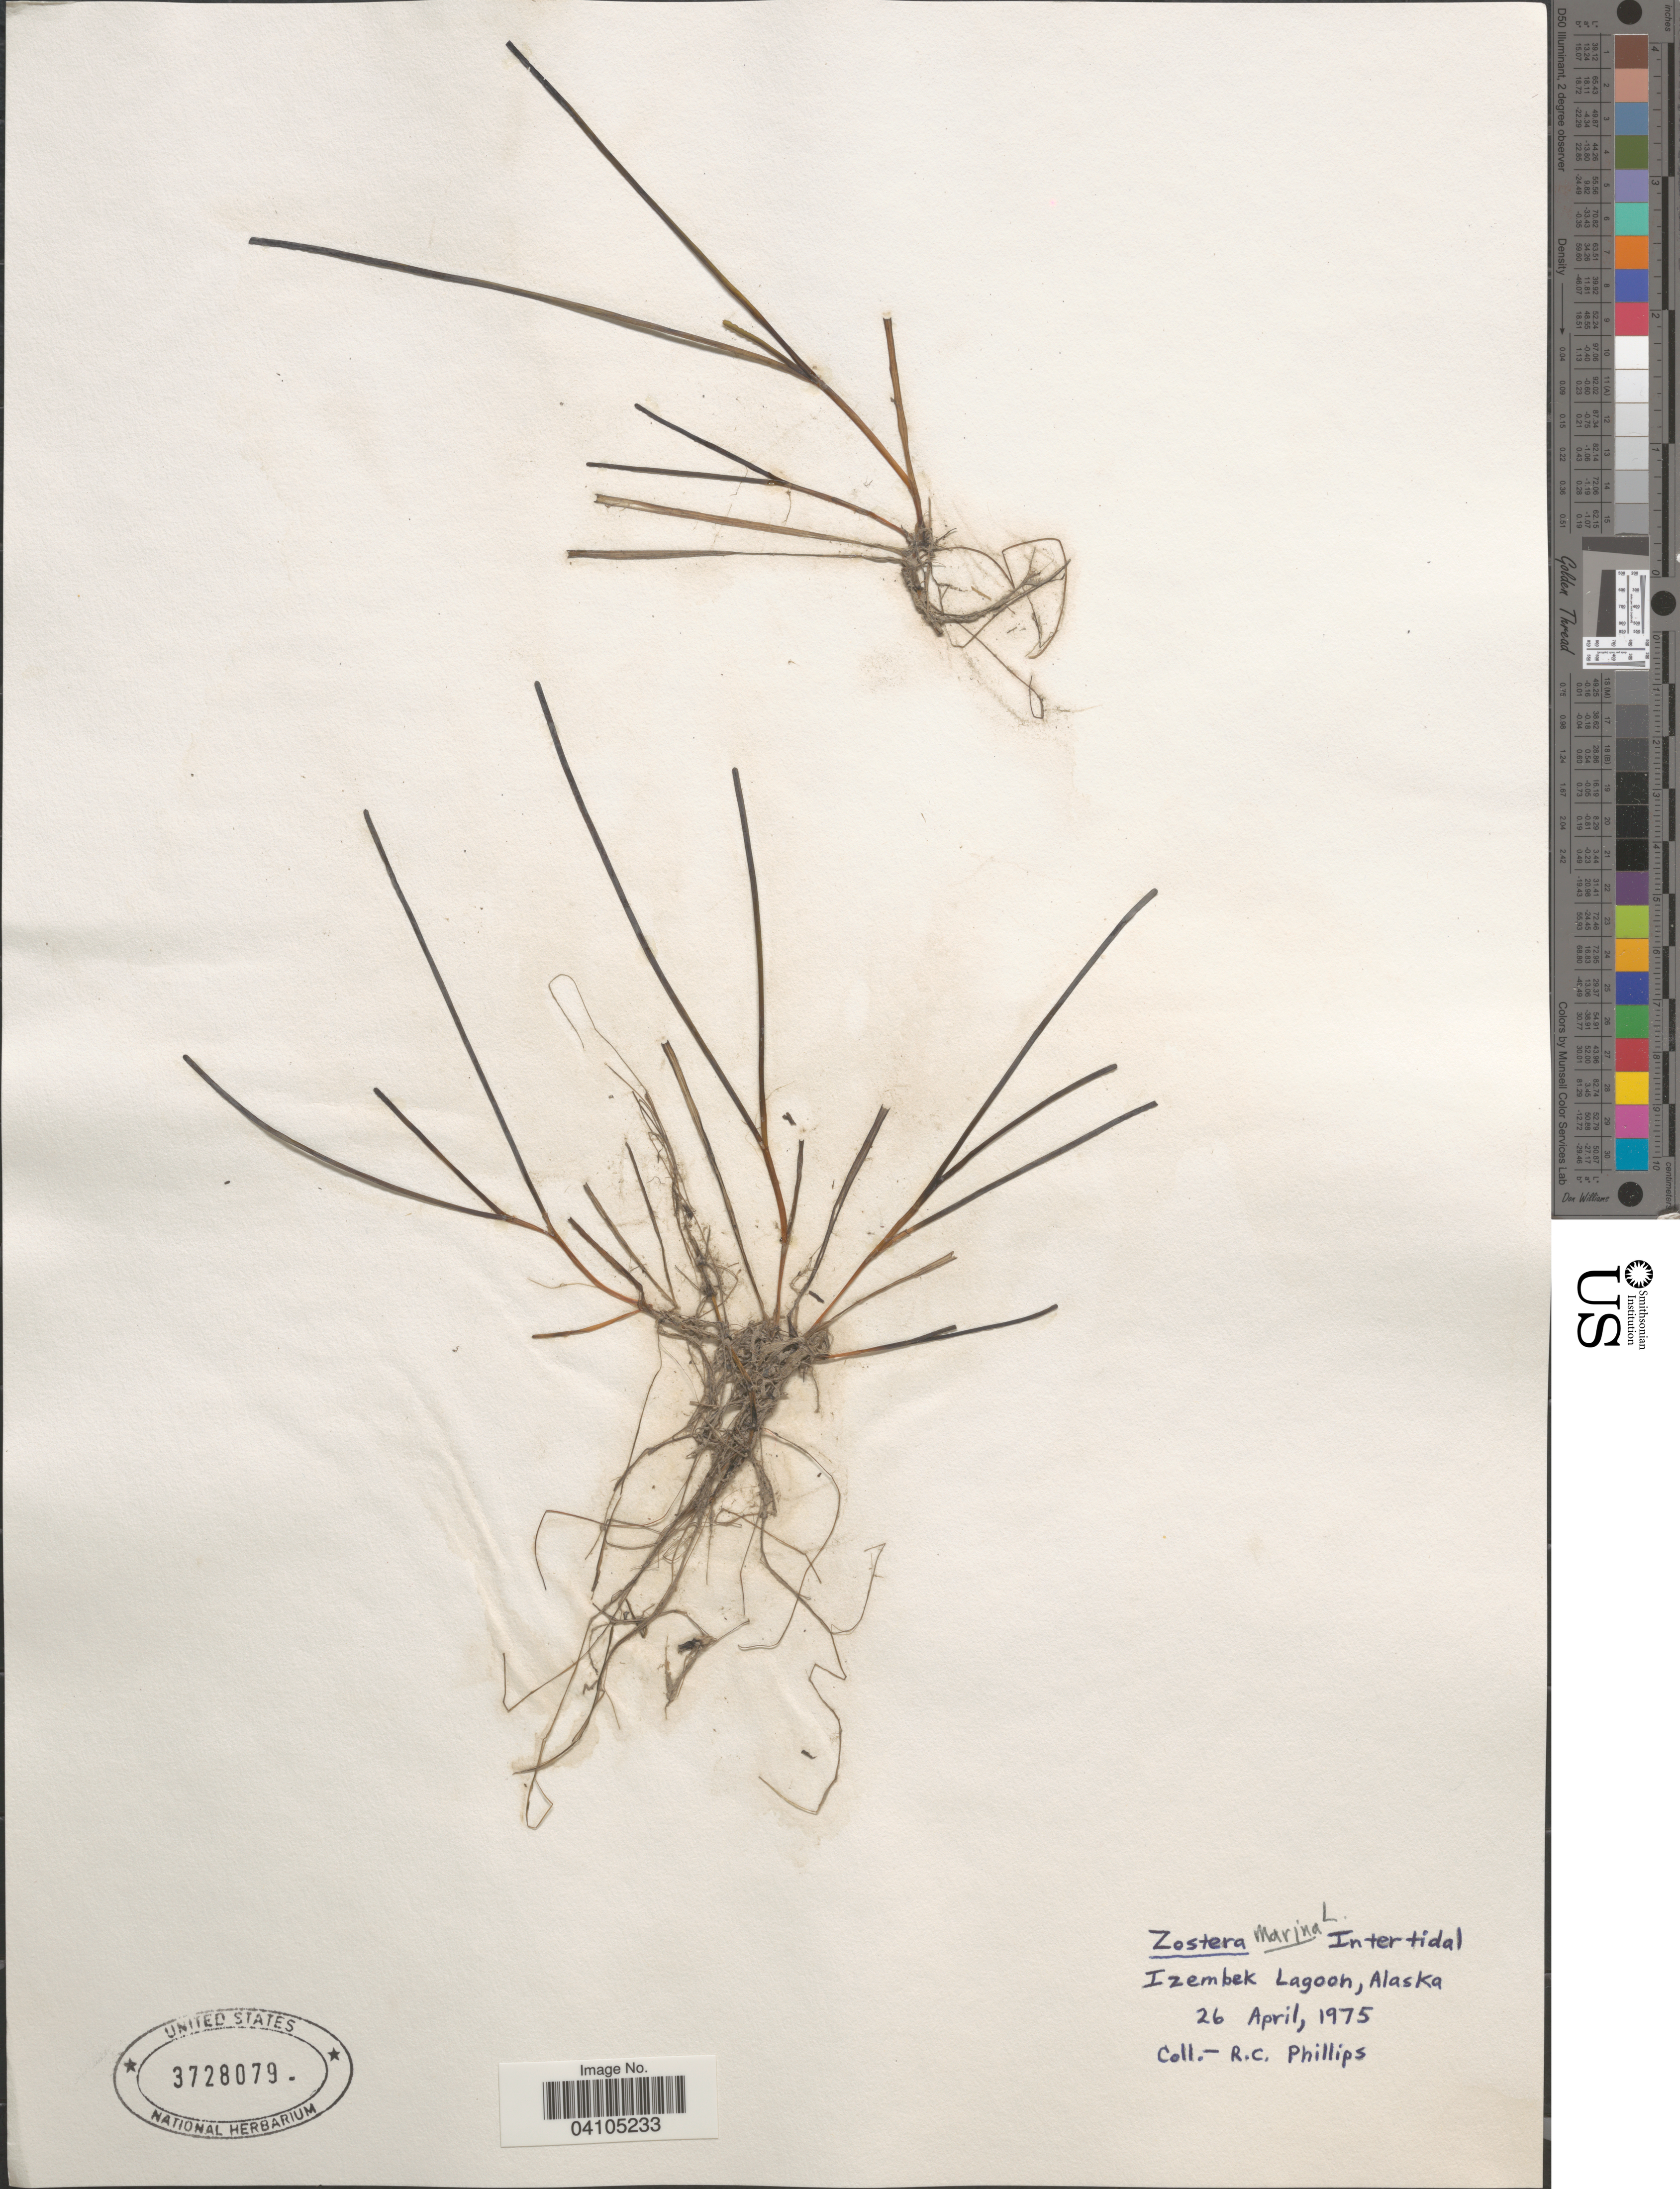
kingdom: Plantae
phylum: Tracheophyta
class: Liliopsida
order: Alismatales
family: Zosteraceae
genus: Zostera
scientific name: Zostera marina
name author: L.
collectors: R. C. Phillips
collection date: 1975-04-26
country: United States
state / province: Alaska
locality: Izembek Lagoon.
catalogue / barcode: US 3728079